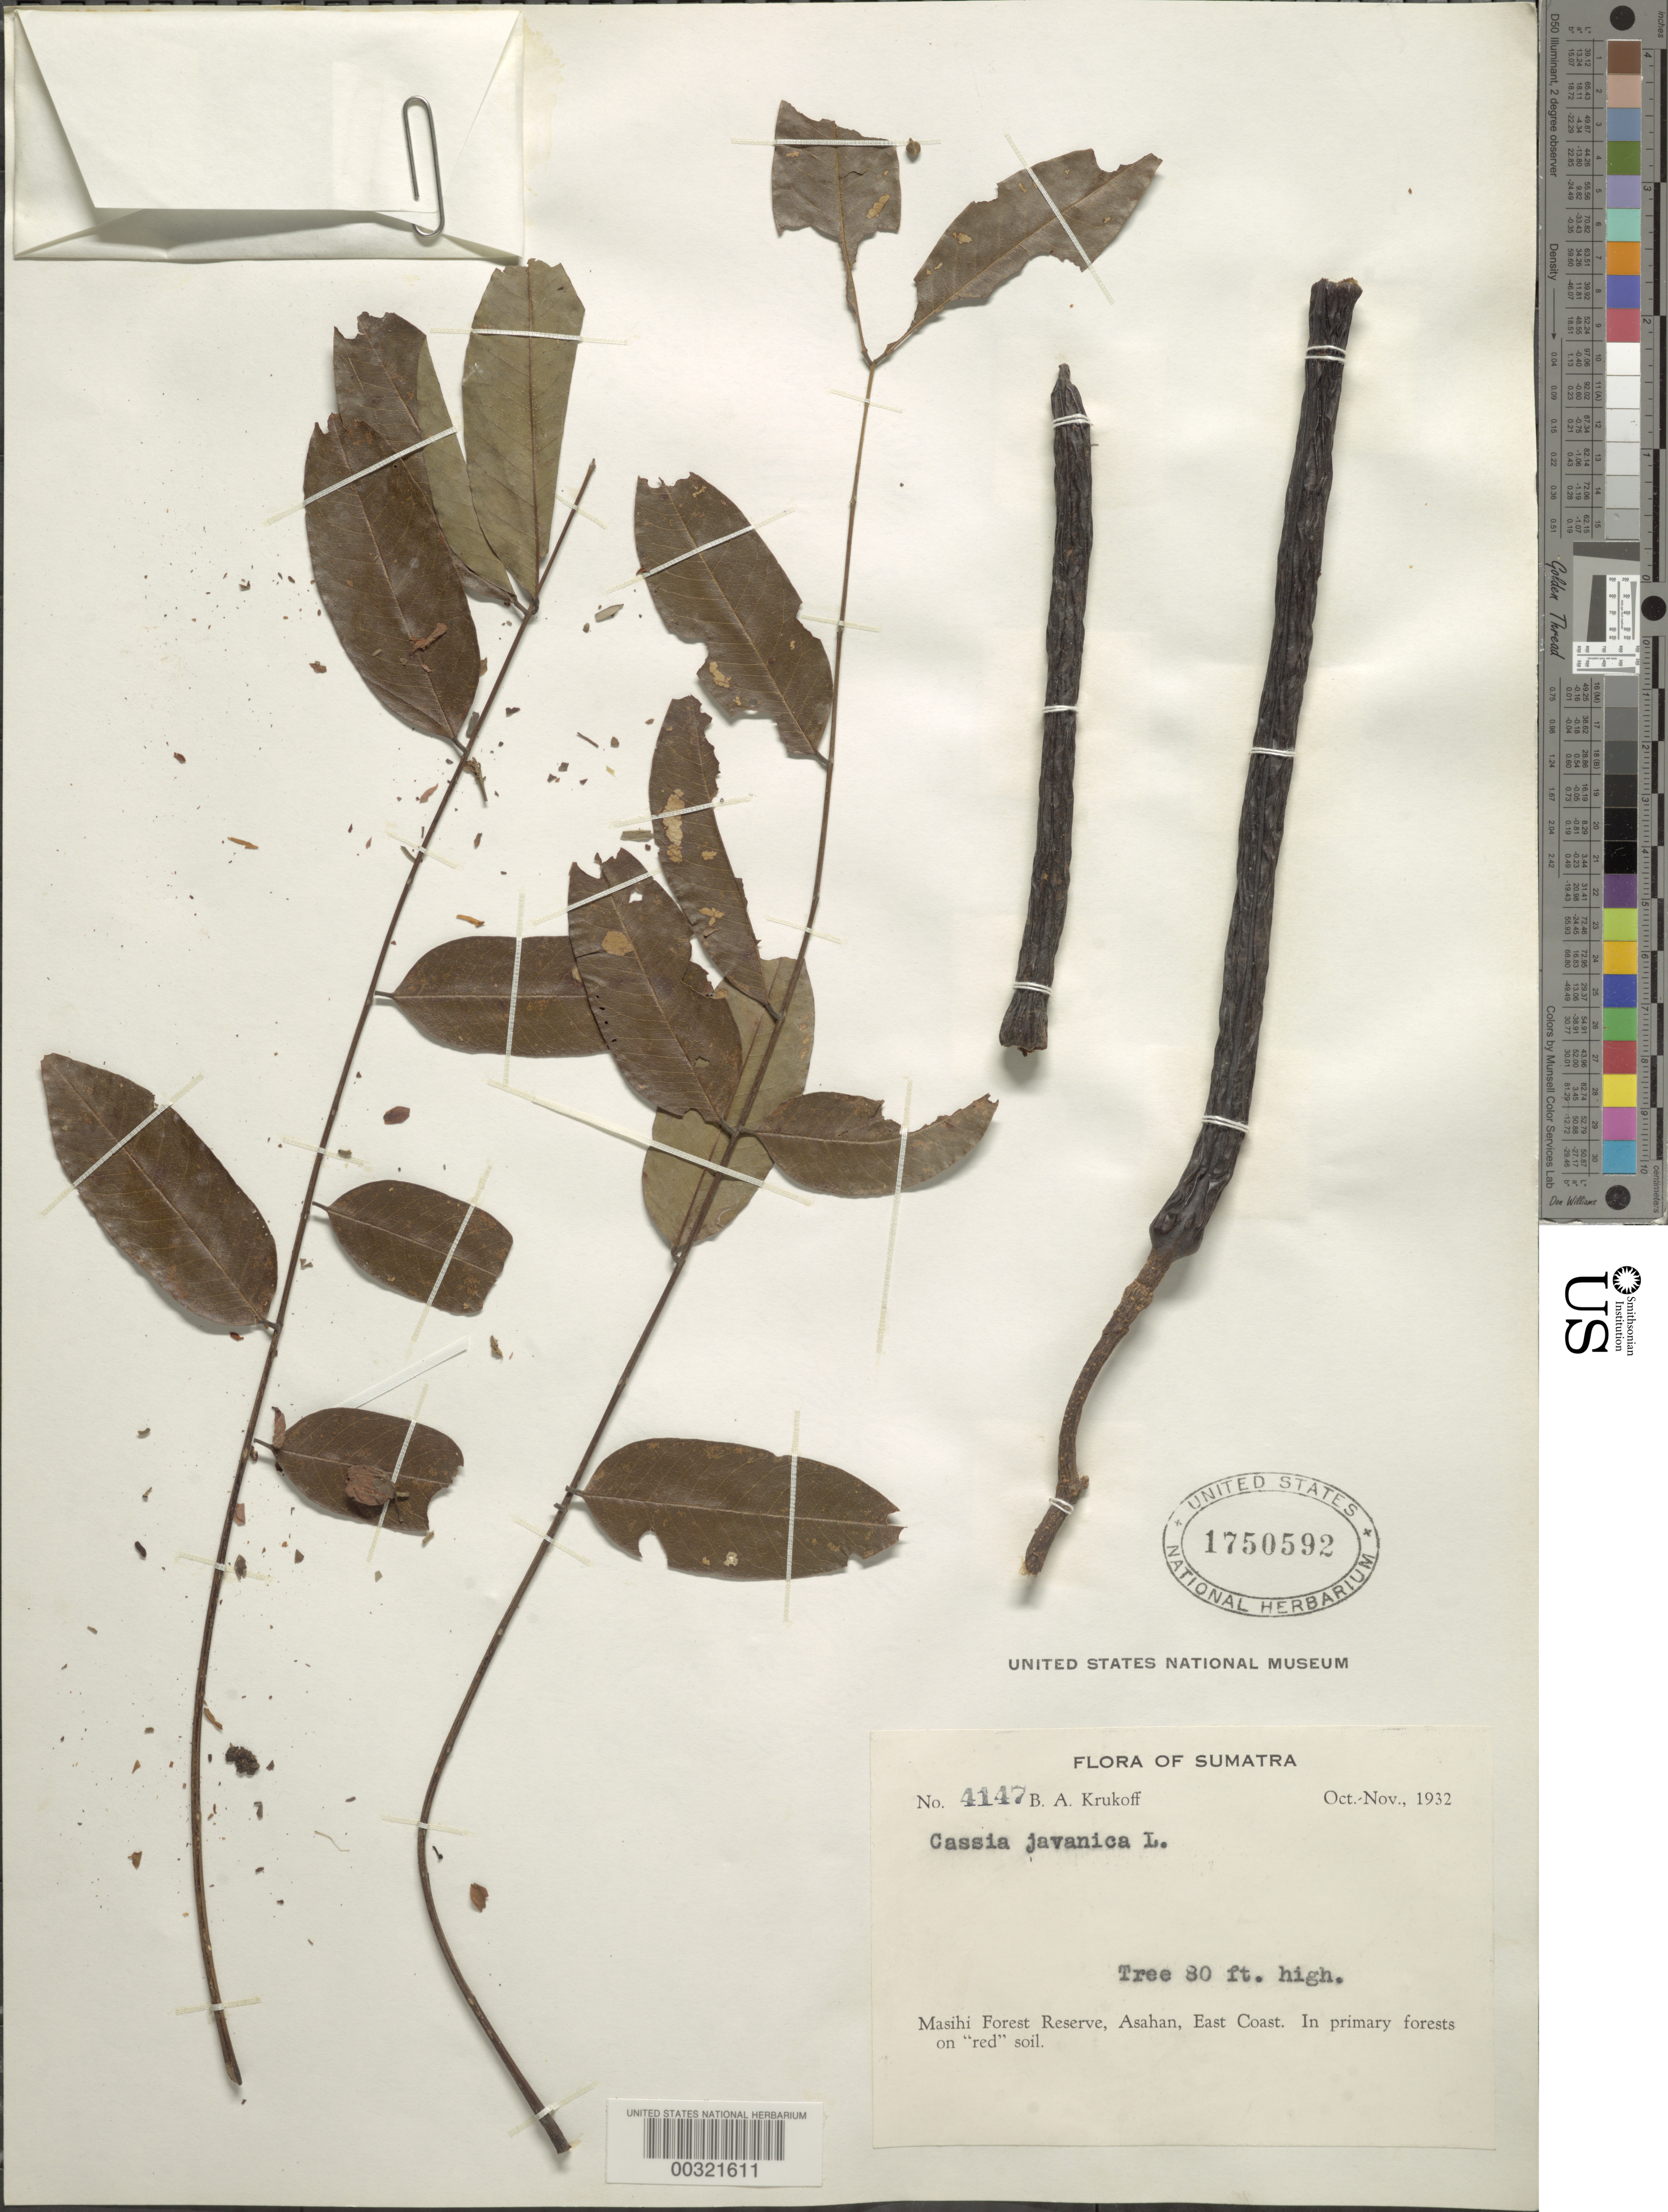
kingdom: Plantae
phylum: Tracheophyta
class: Magnoliopsida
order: Fabales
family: Fabaceae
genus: Cassia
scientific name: Cassia javanica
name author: L.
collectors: B. A. Krukoff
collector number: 4147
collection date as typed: Oct 1932 to -- Nov 1932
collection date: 1932-10/1932-11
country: Indonesia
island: Sumatra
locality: Masihi forest reserve, asahan, e coast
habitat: Primary forests on "red" soil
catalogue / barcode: US 1750592